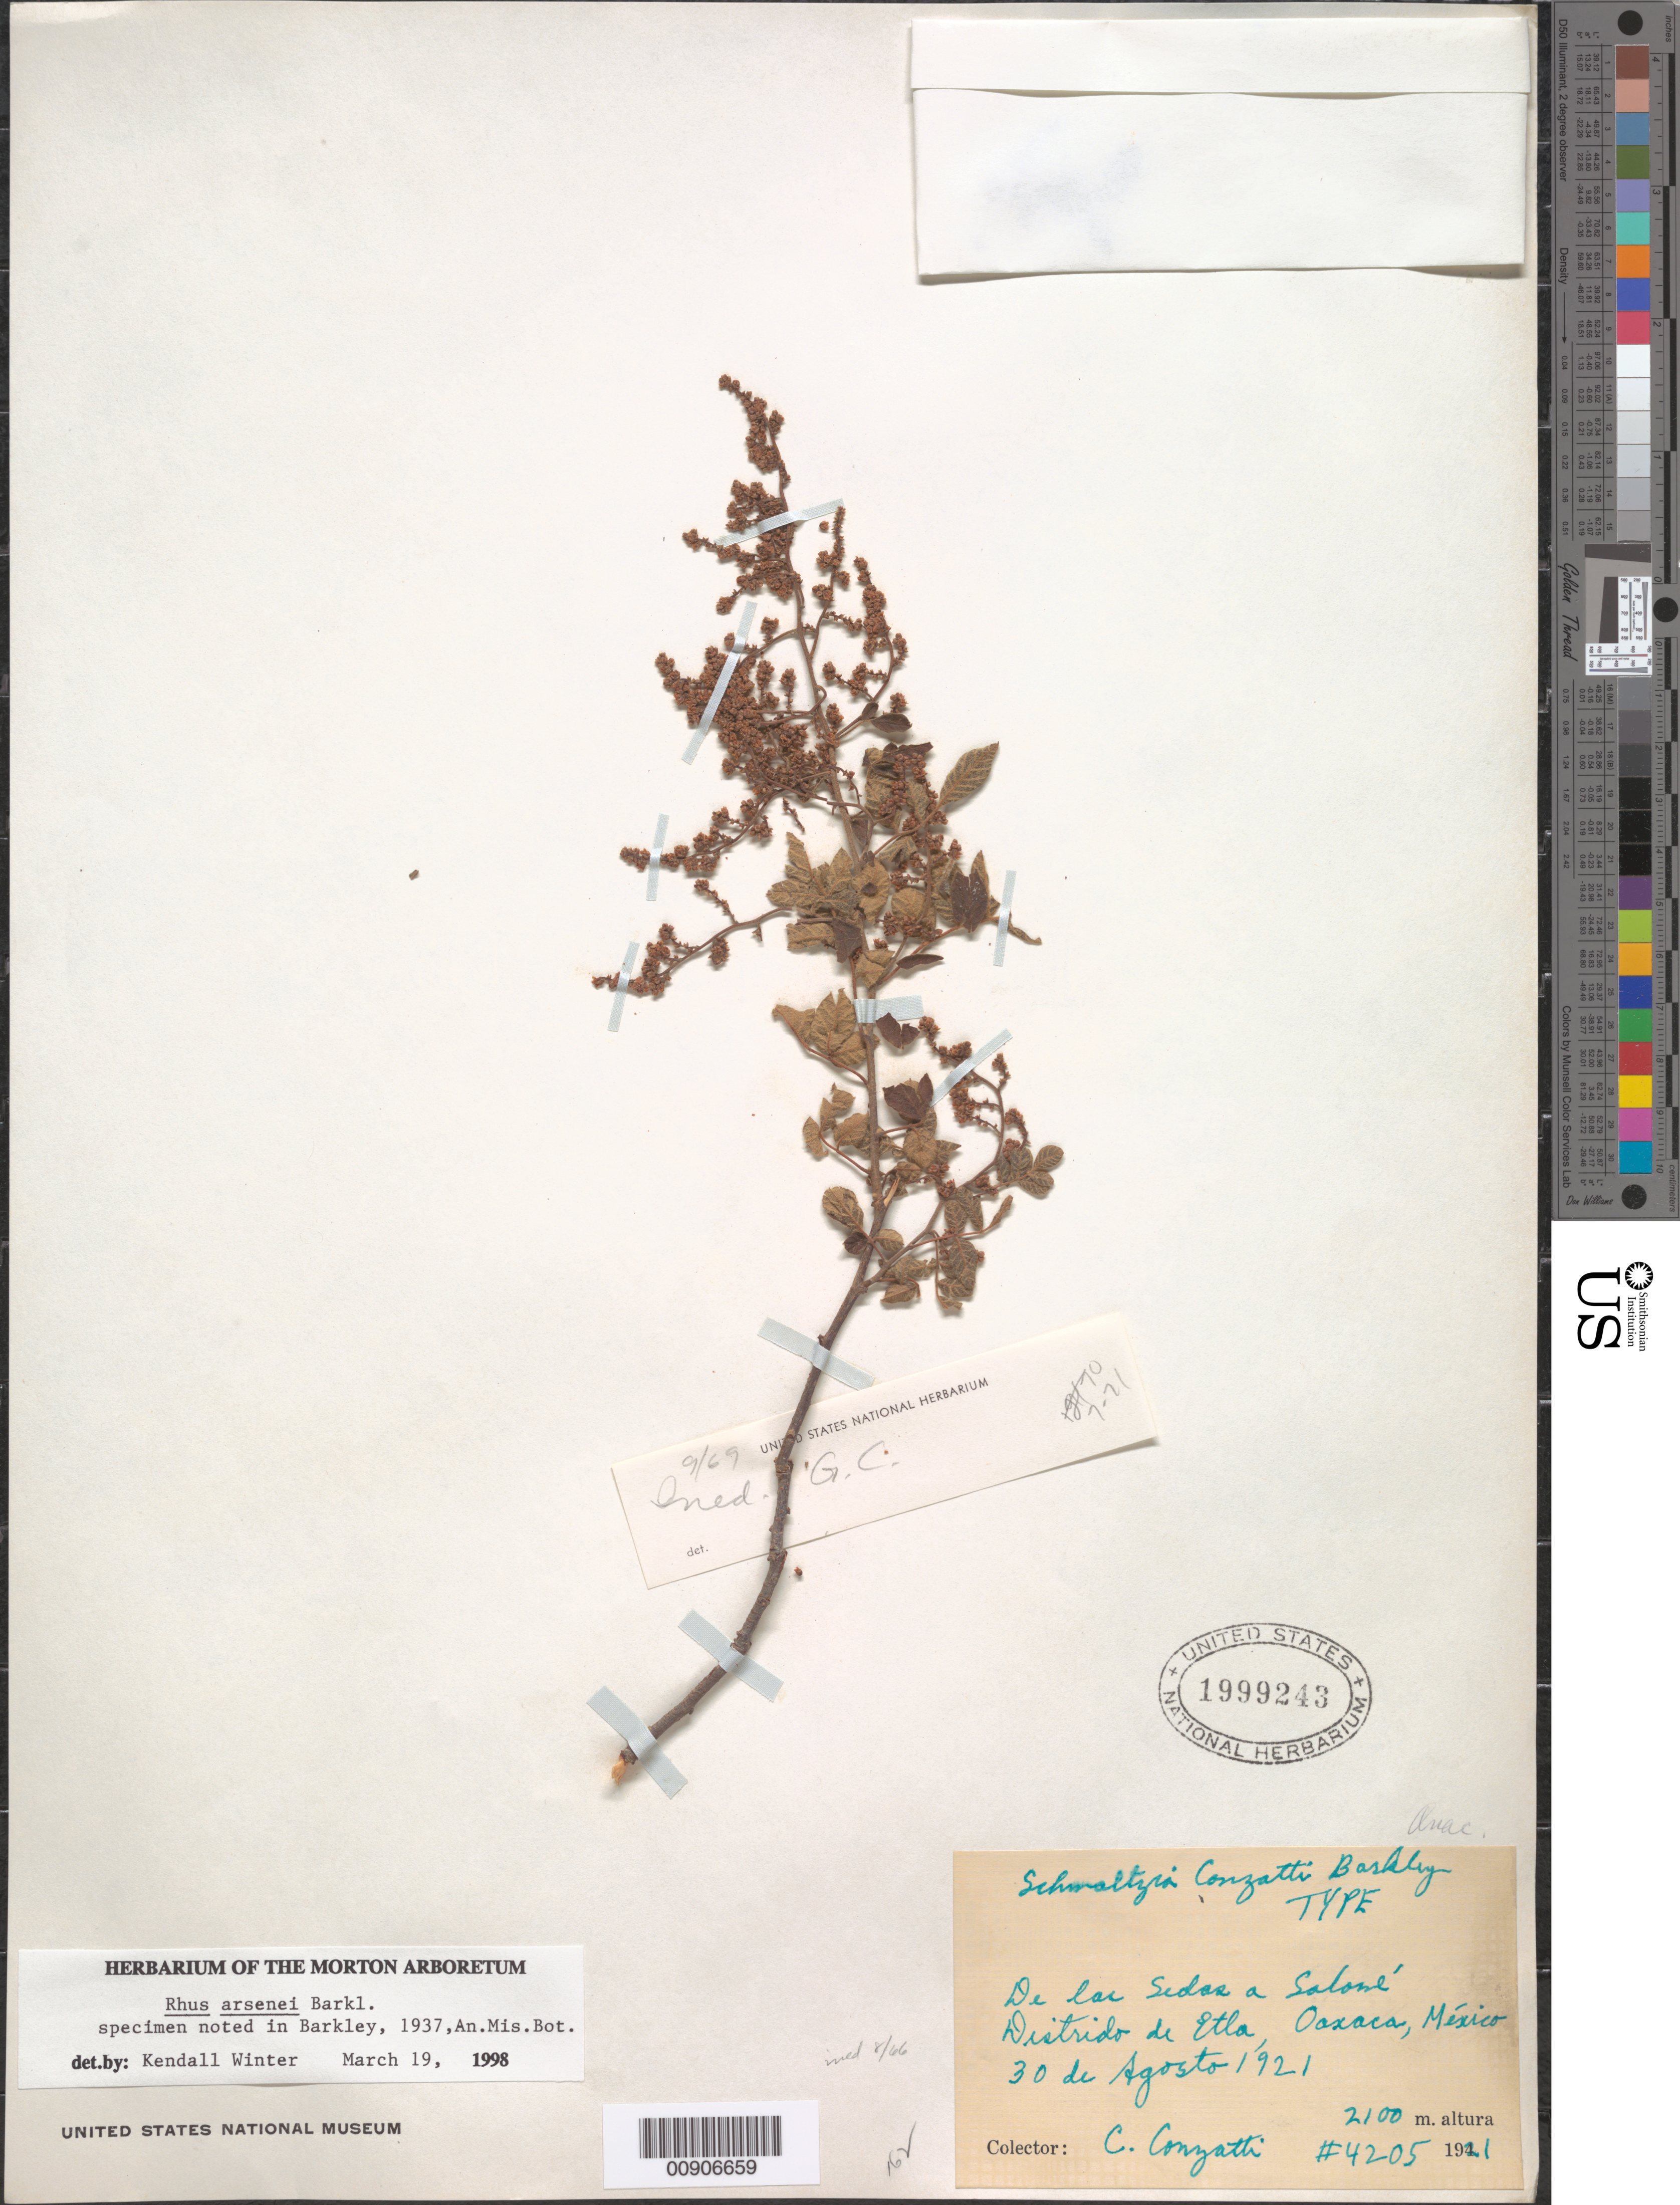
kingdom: Plantae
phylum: Tracheophyta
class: Magnoliopsida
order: Sapindales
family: Anacardiaceae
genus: Rhus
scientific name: Rhus arsenei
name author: F.A. Barkley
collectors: C. Conzatti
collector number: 4205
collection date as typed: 30 Aug 1921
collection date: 1921-08-30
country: Mexico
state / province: Oaxaca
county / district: Etla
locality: De las Sedas a Salomé. Distrito de Etla, Oaxaca.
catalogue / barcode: US 1999243